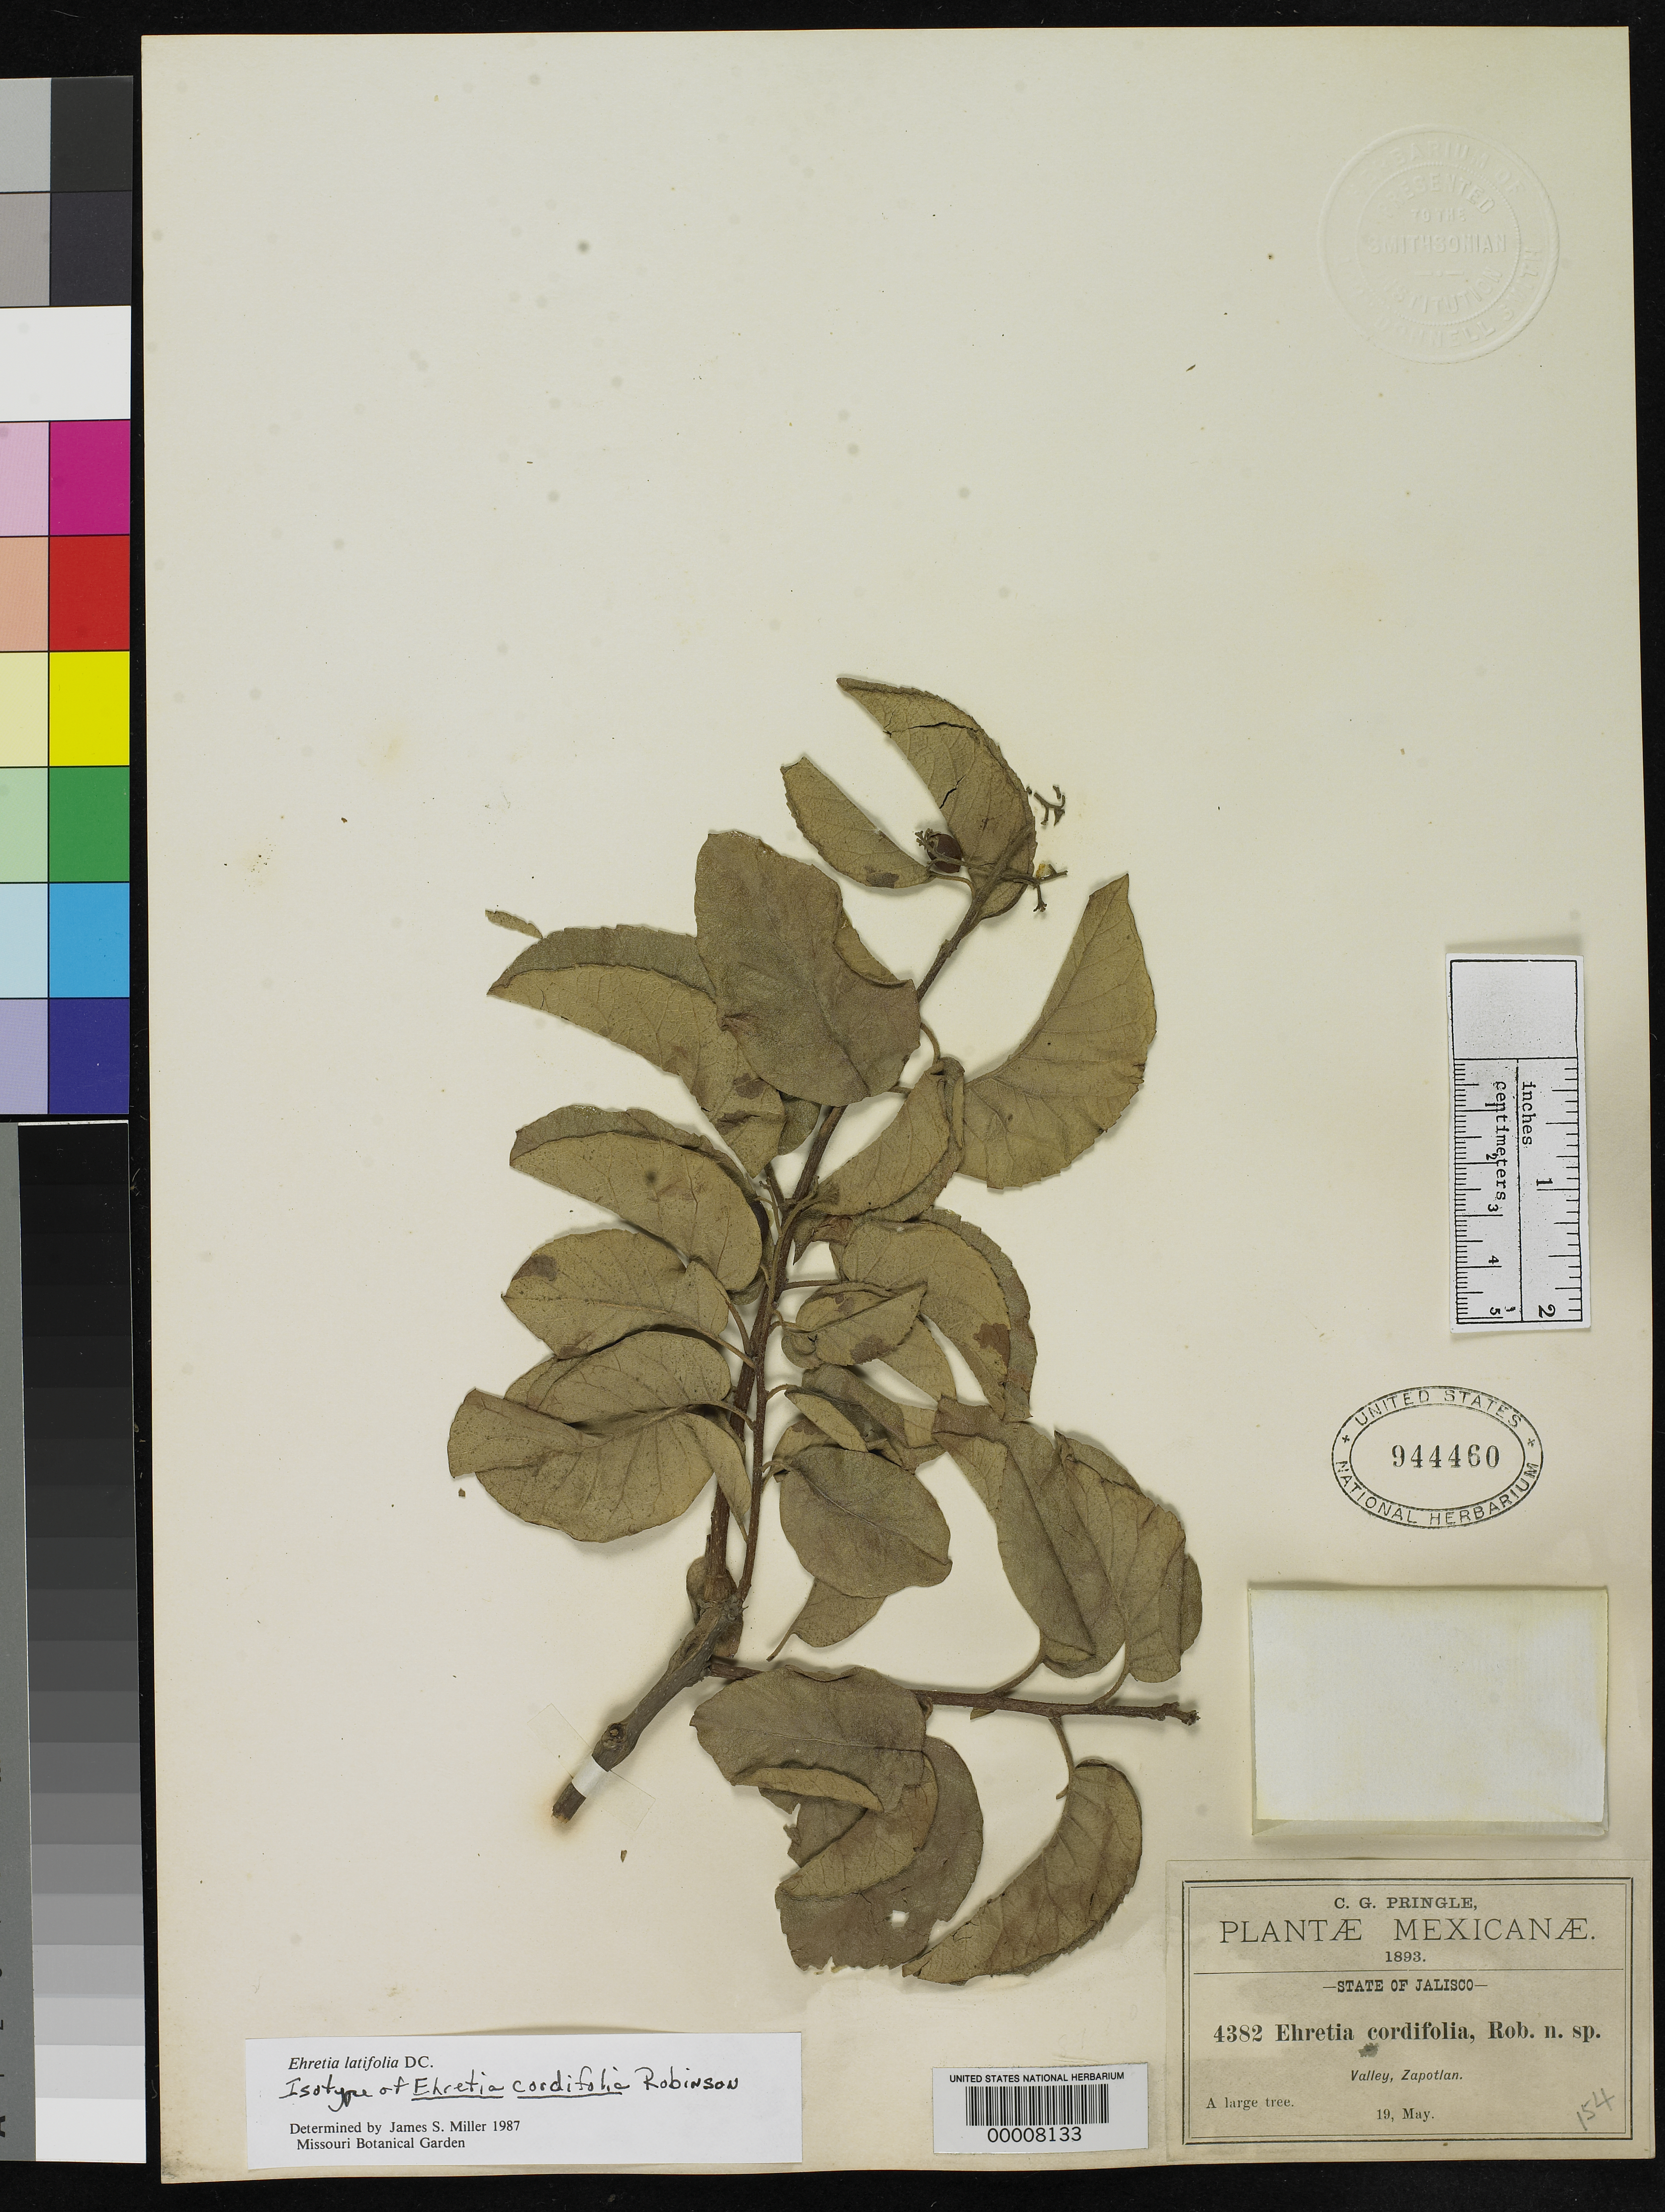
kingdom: Plantae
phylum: Tracheophyta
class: Magnoliopsida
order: Boraginales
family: Ehretiaceae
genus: Ehretia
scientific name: Ehretia cordifolia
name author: B.L. Rob.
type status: Isotype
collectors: C. G. Pringle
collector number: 4382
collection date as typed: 19 May 1893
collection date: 1893-05-19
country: Mexico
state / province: Jalisco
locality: Zapotlan, in valley.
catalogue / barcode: US 944460